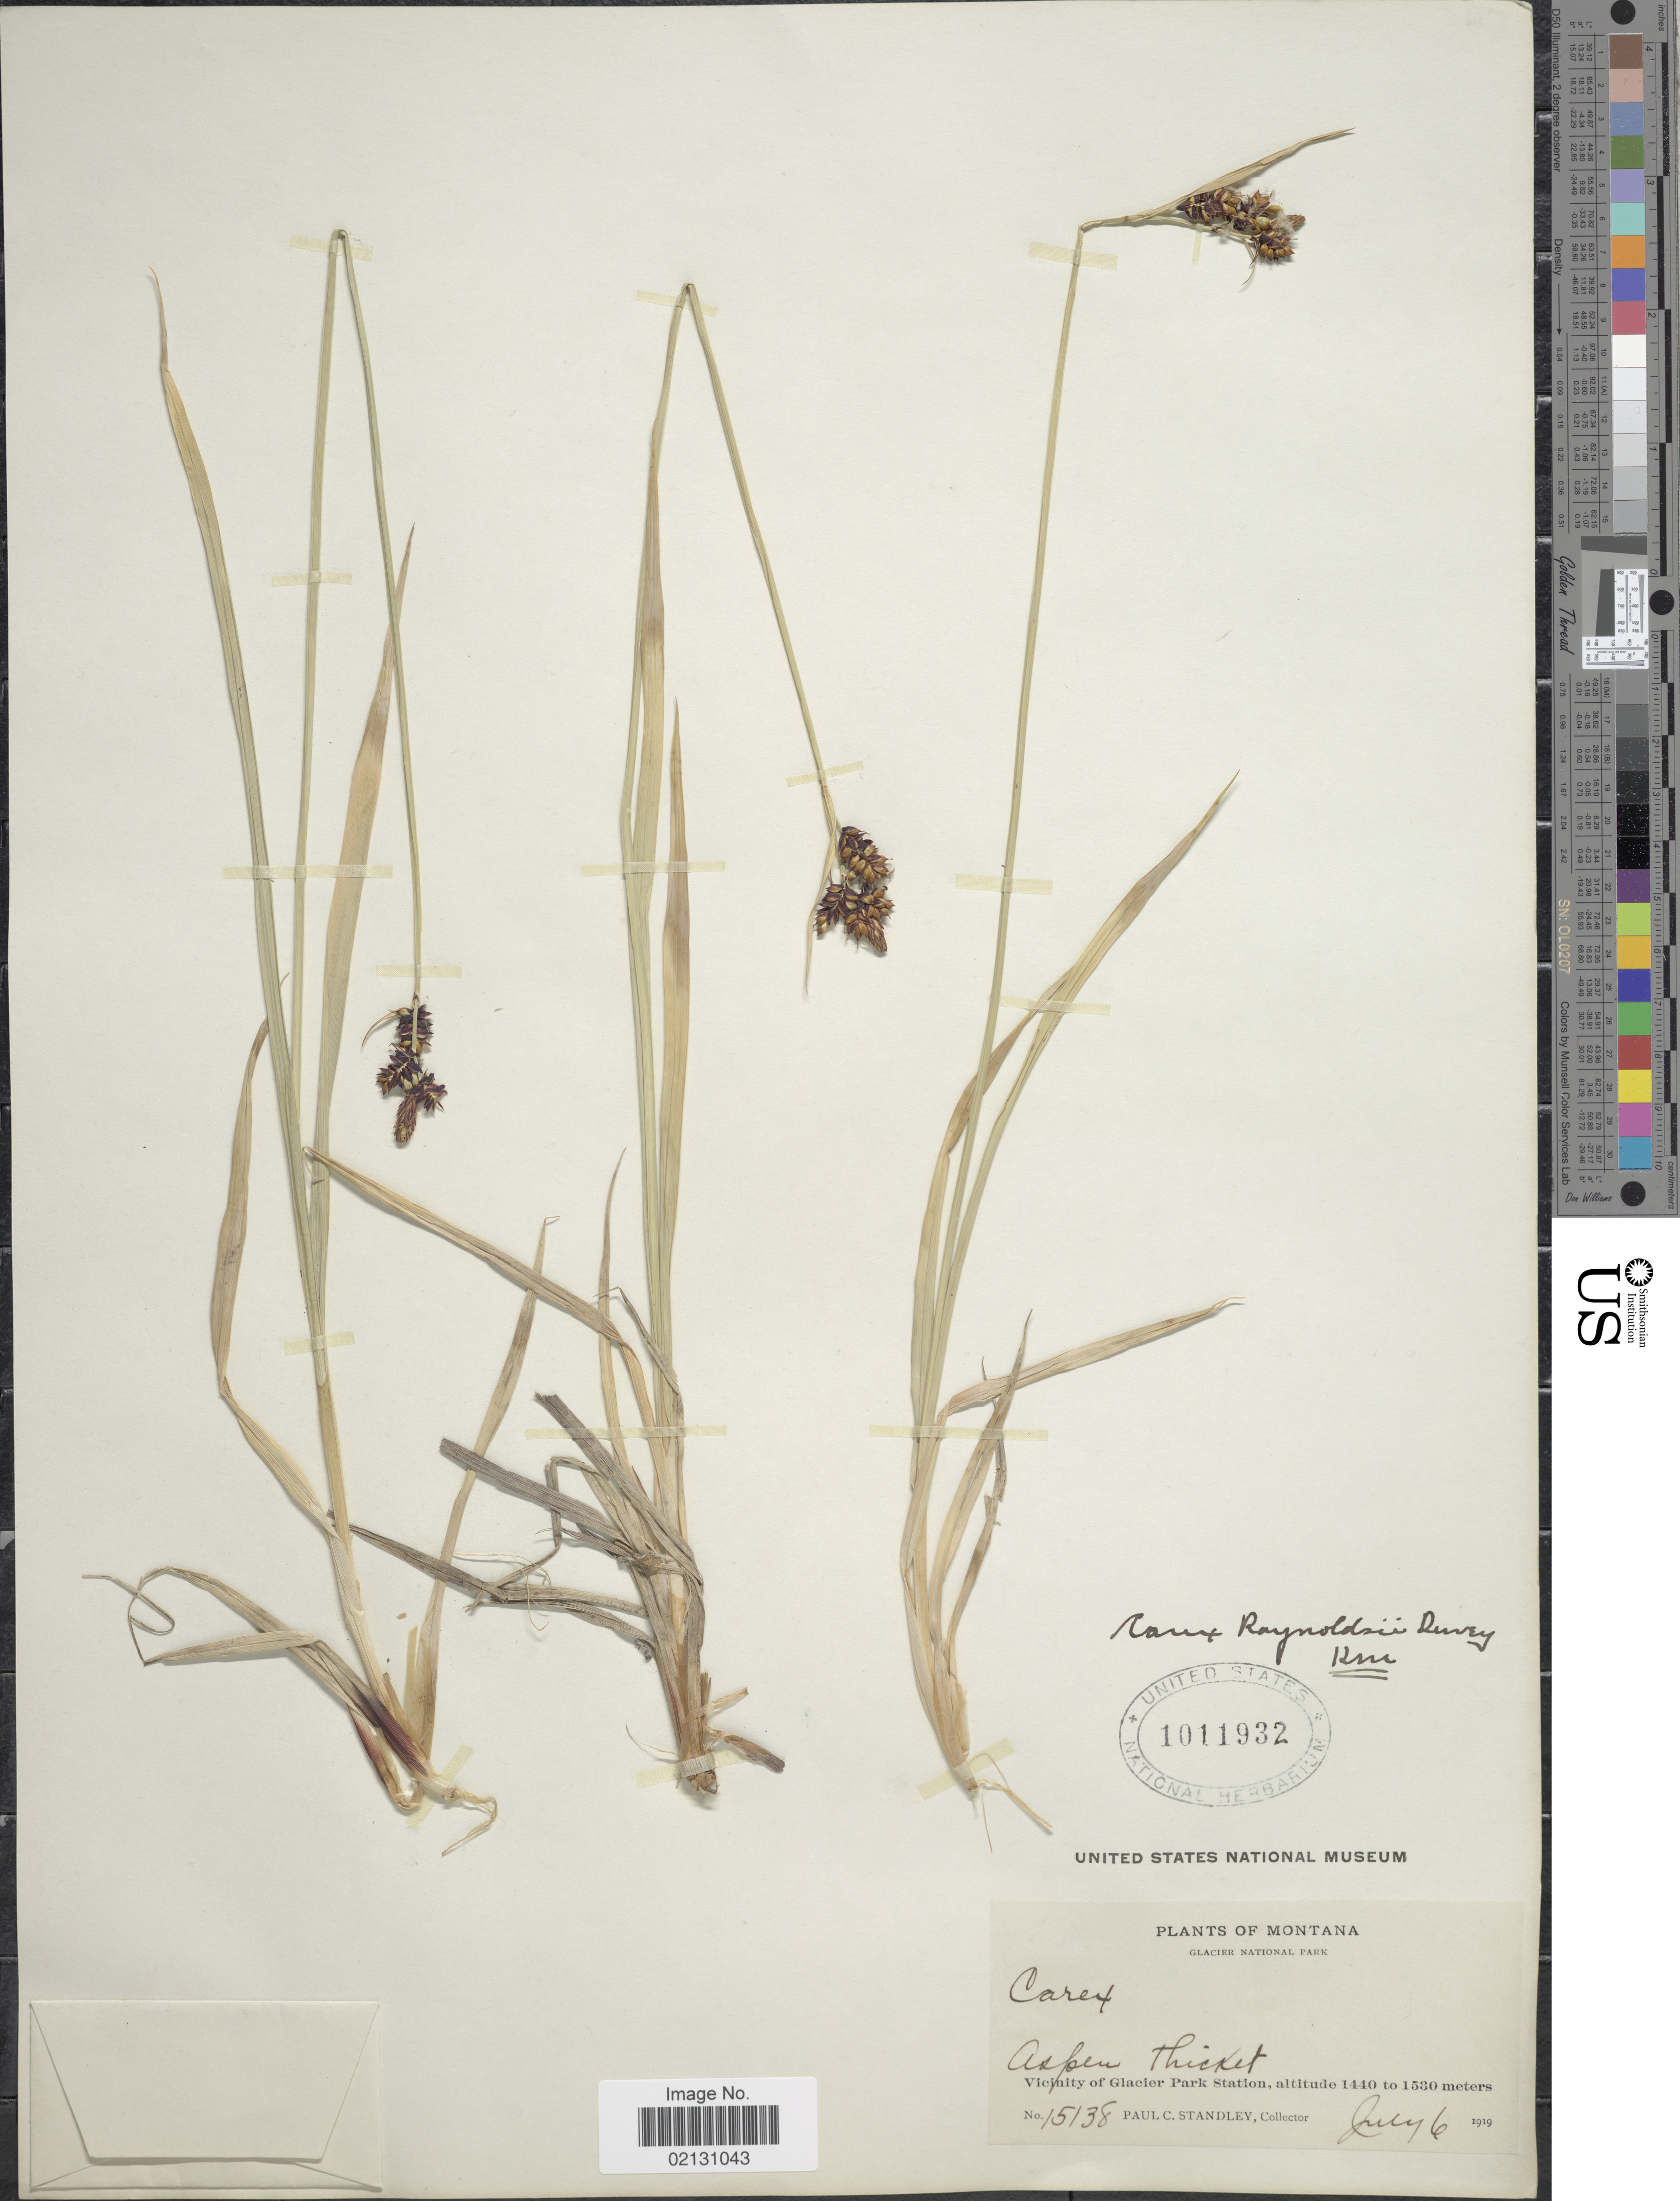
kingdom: Plantae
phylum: Tracheophyta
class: Liliopsida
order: Poales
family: Cyperaceae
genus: Carex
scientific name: Carex raynoldsii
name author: Dewey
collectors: P. C. Standley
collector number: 15138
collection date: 1919-07-06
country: United States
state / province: Montana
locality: Glacier National Park, Aspen thicket, Vicinity of Glacier Park Station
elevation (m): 1440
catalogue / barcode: US 1011932